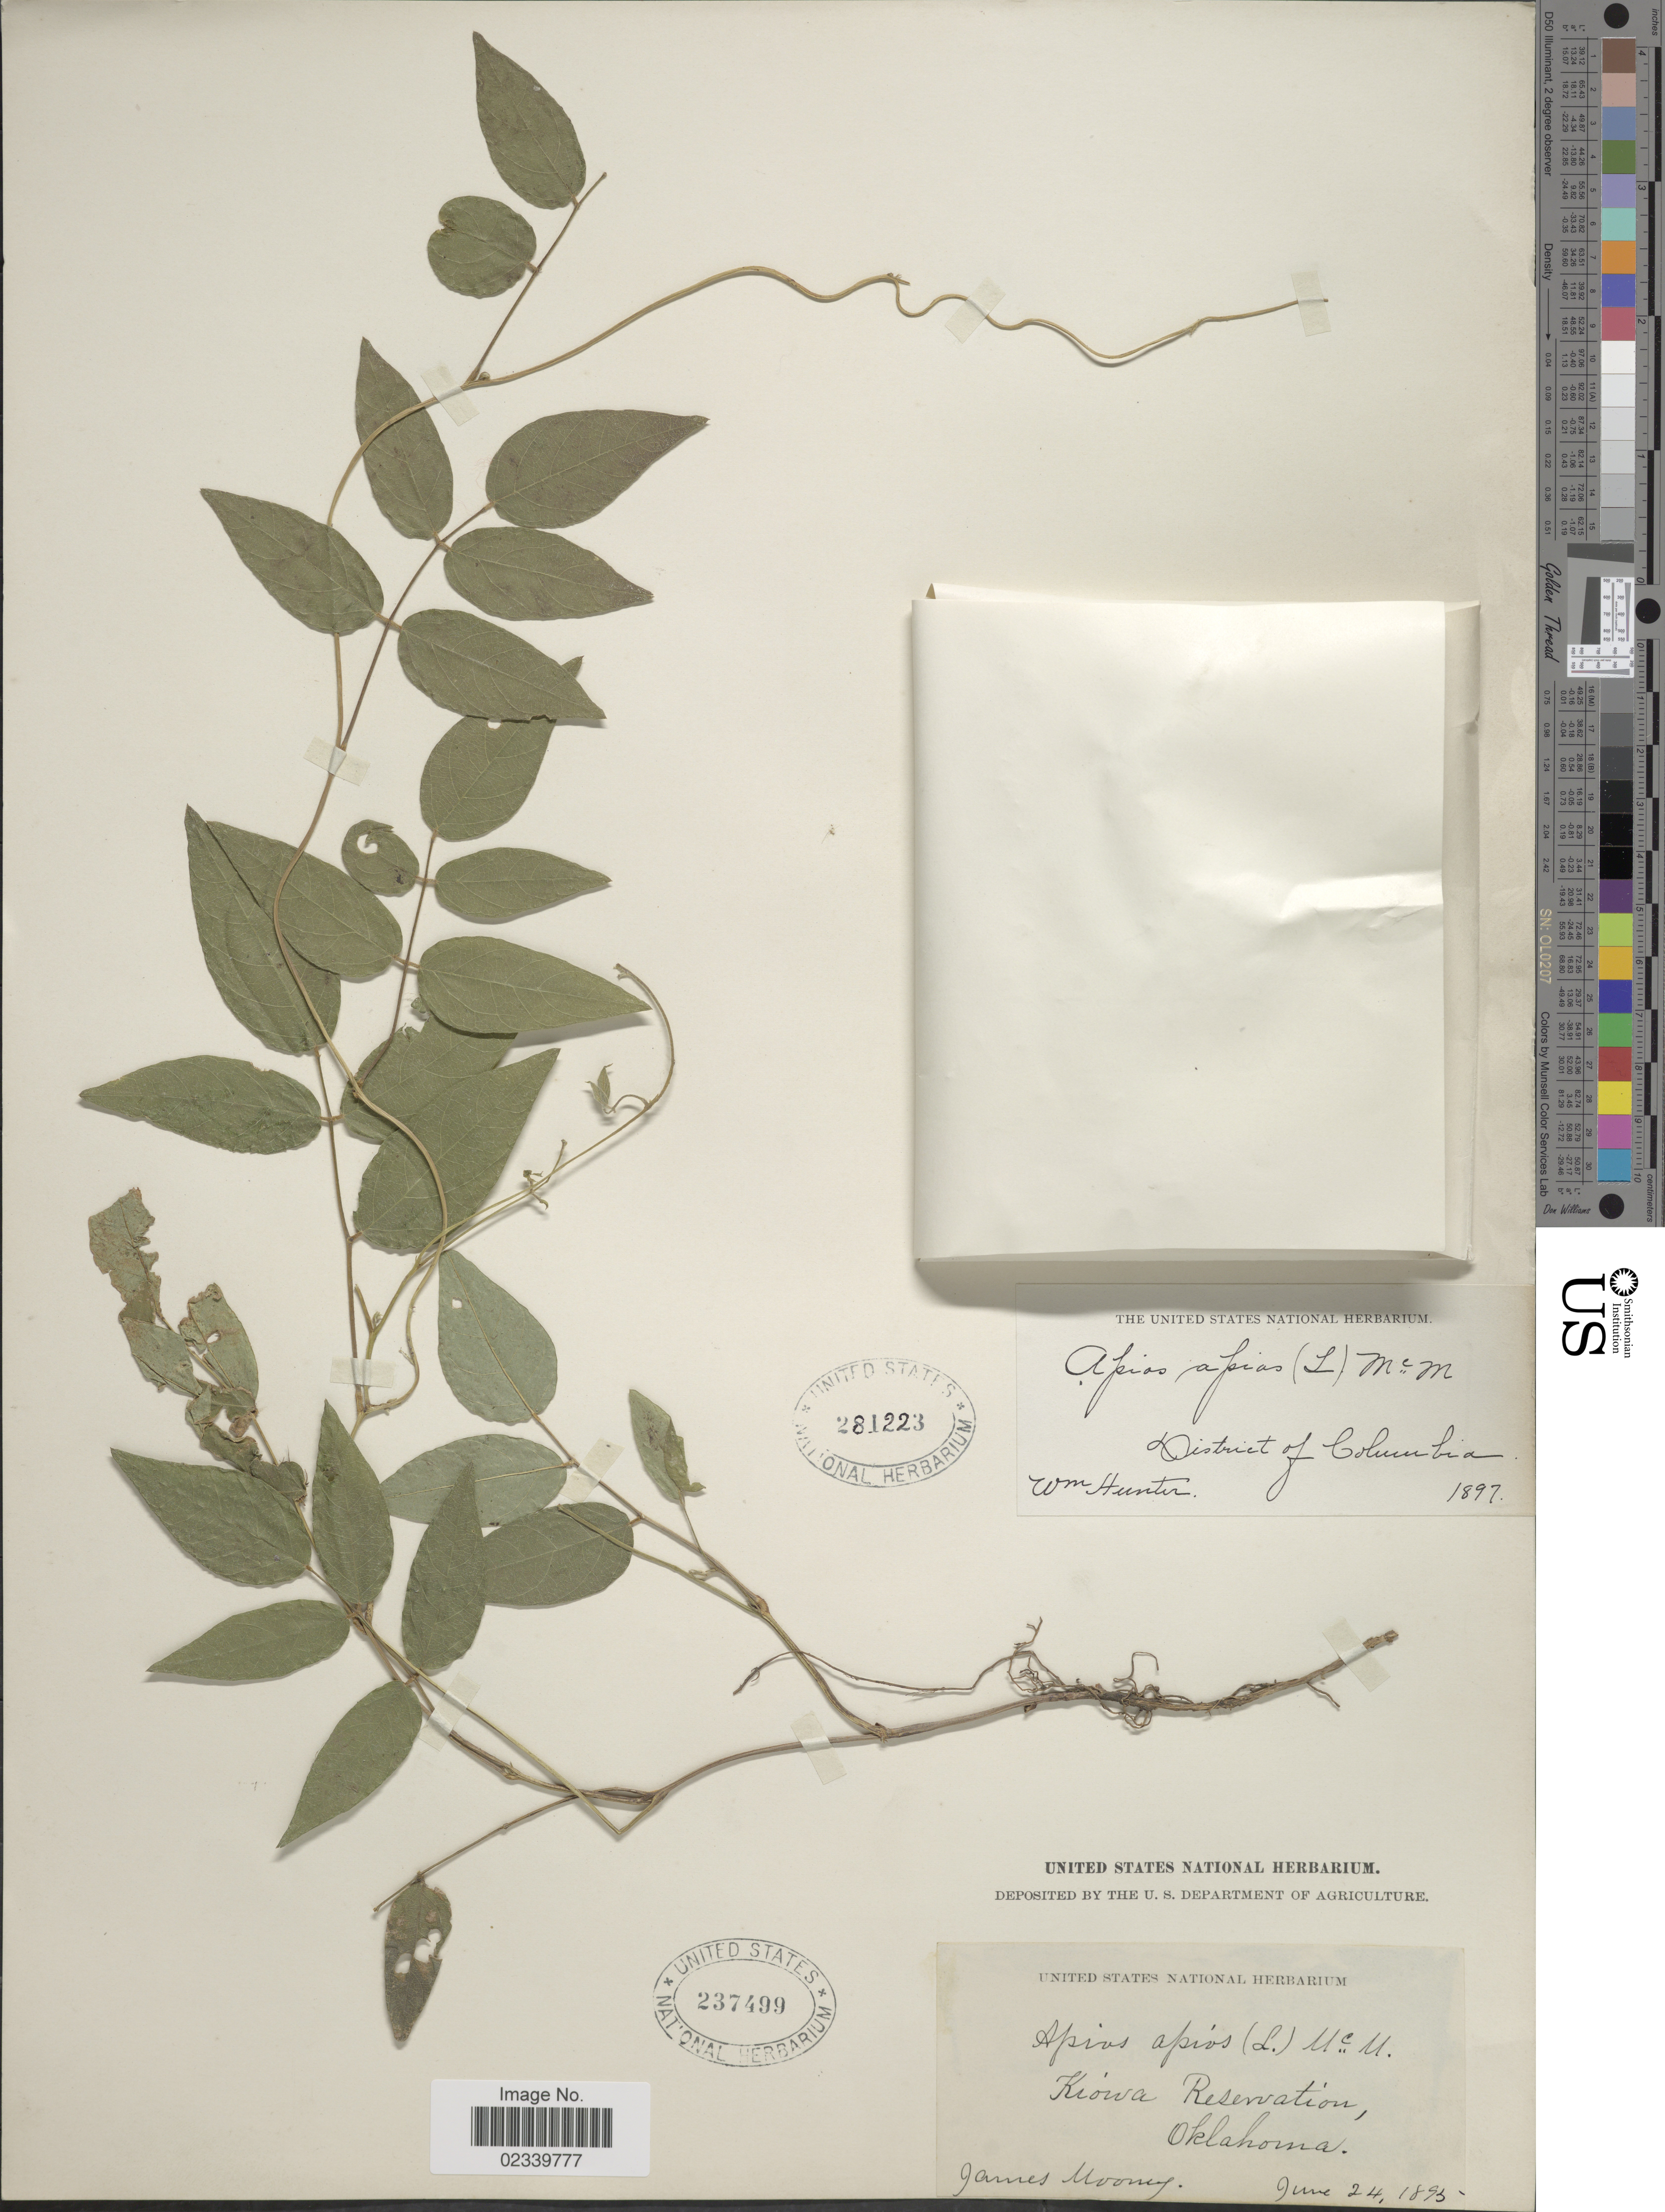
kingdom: Plantae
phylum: Tracheophyta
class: Magnoliopsida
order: Fabales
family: Fabaceae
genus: Apios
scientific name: Apios americana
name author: Medik.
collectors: W. Hunter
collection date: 1897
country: United States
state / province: District of Columbia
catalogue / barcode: US 281223